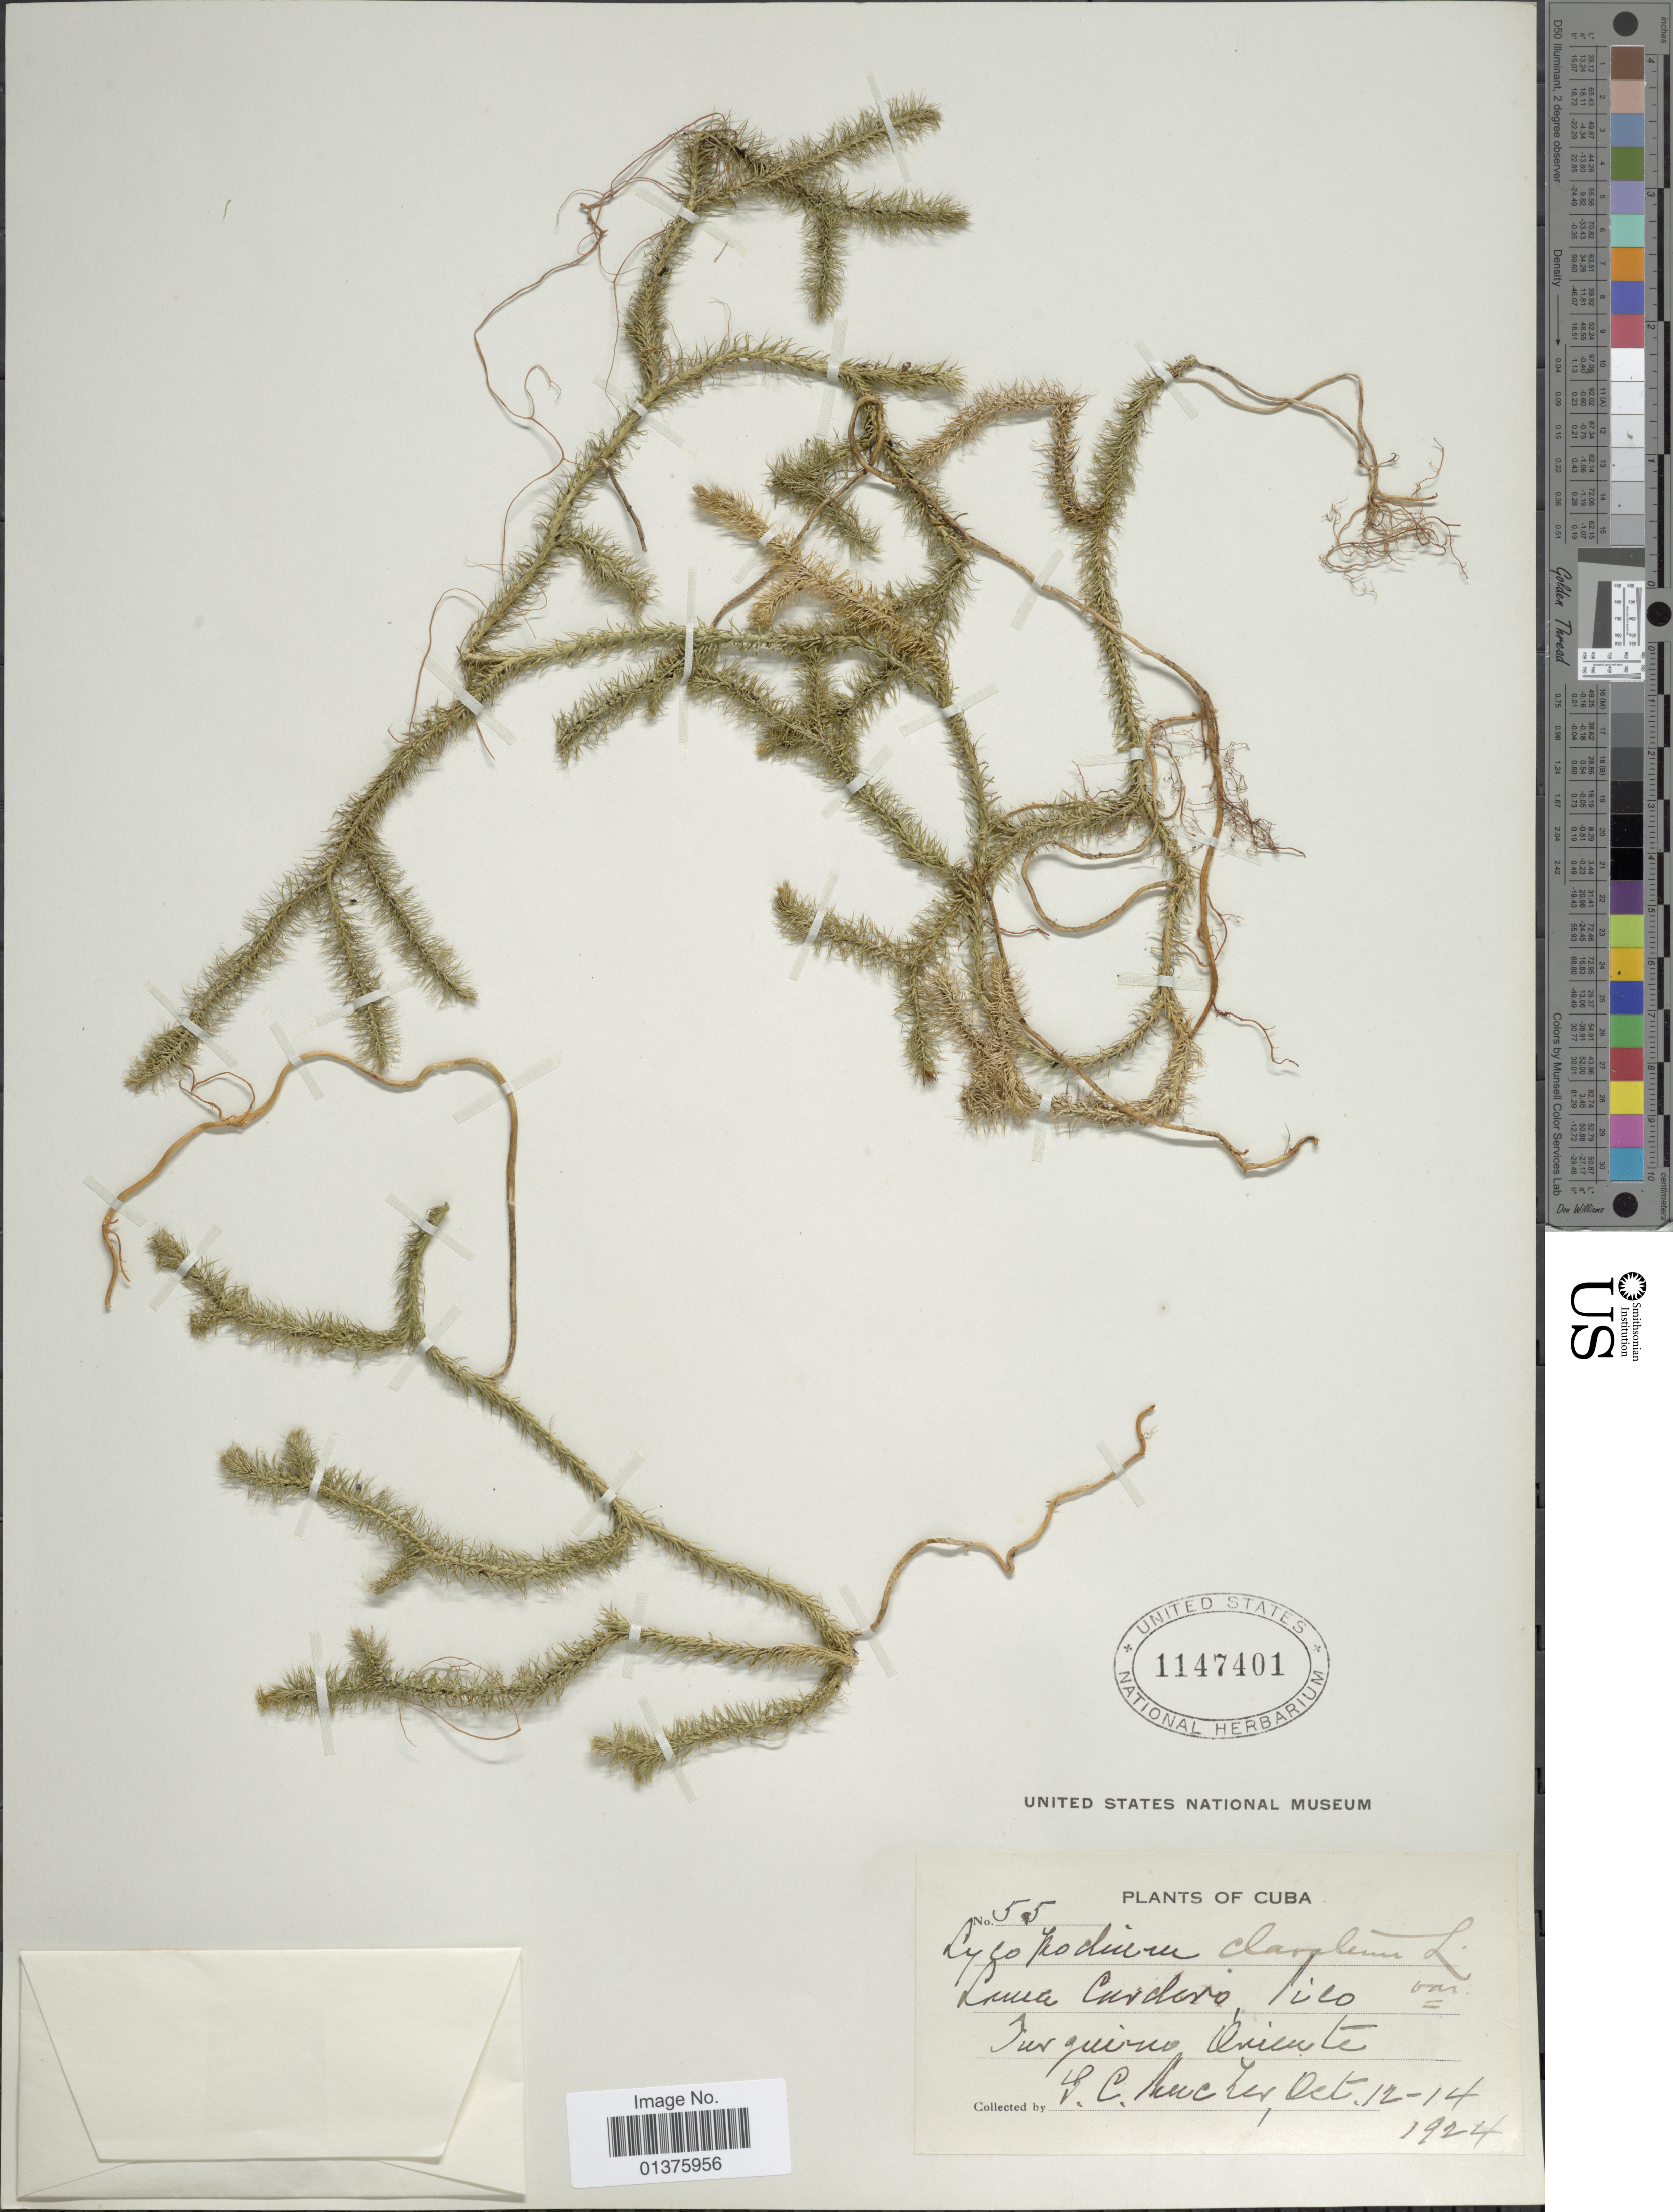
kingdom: Plantae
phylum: Tracheophyta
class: Lycopodiopsida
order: Lycopodiales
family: Lycopodiaceae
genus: Lycopodium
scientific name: Lycopodium clavatum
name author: L.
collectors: G. C. Bucher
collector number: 55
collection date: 1924-10-12/1924-10-14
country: Cuba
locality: Loma Cordero, Pico Turquino Oriente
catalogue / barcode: US 1147401